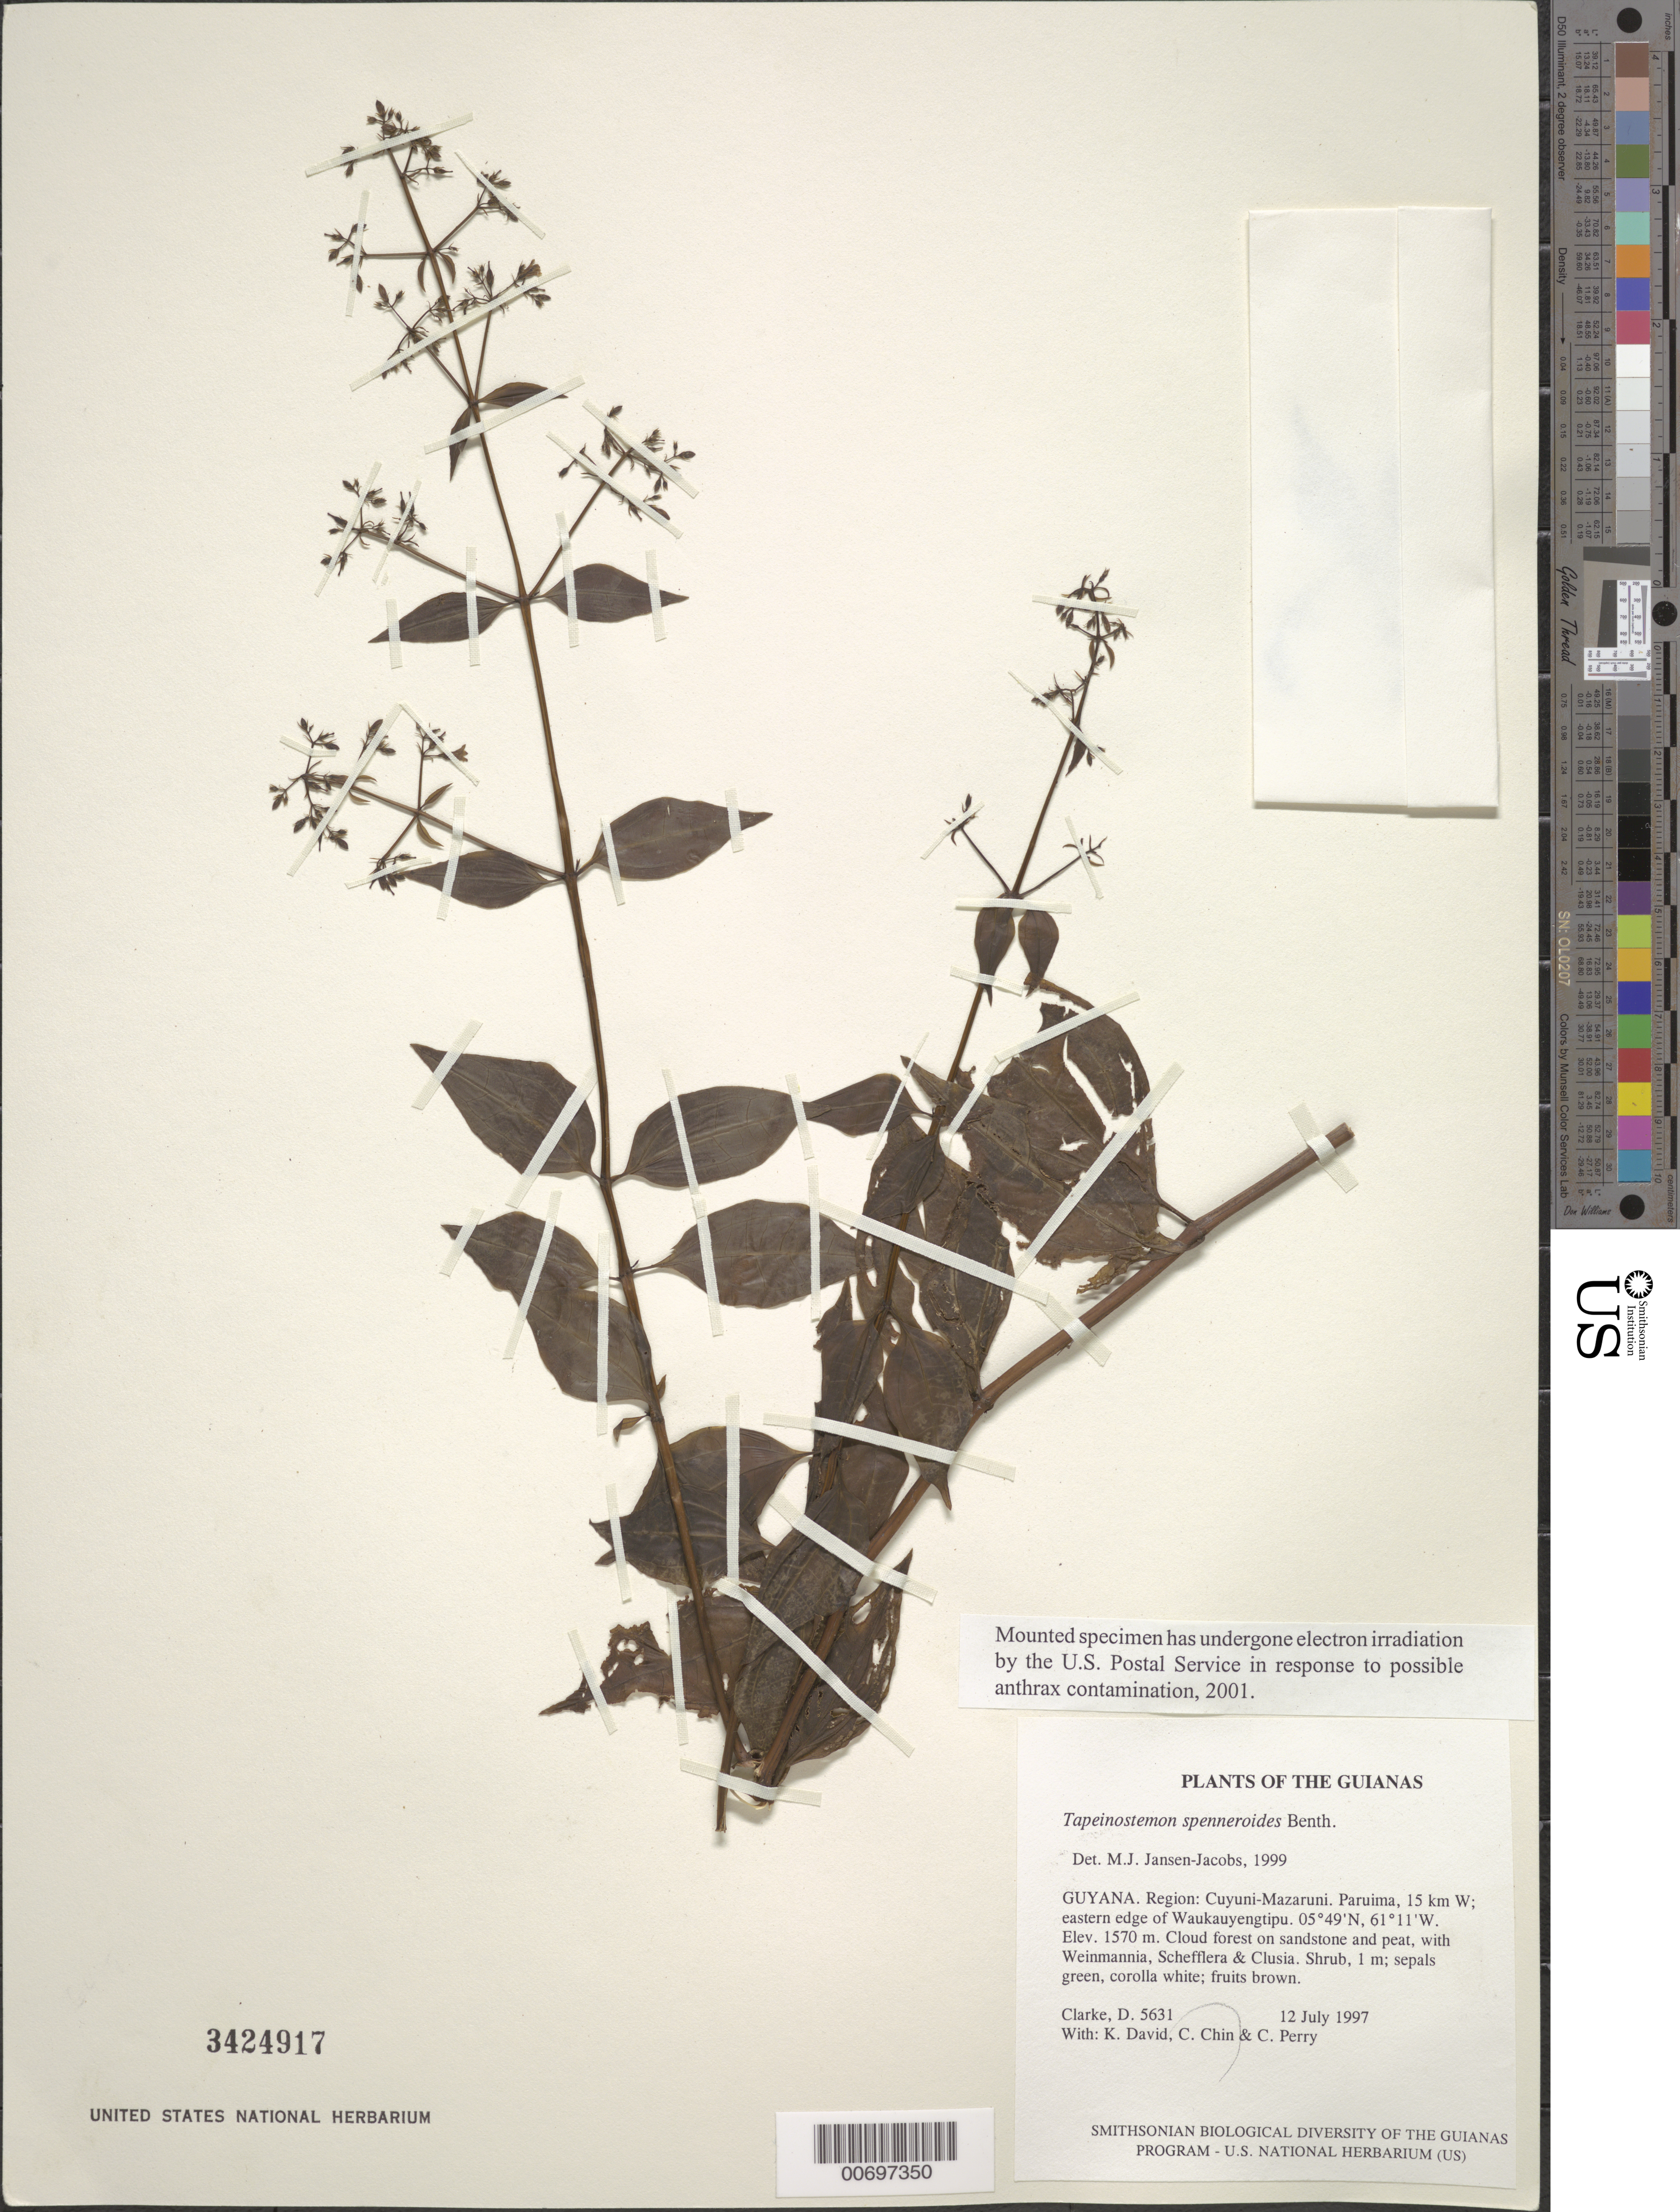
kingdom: Plantae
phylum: Tracheophyta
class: Magnoliopsida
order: Gentianales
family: Gentianaceae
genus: Tapeinostemon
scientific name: Tapeinostemon spenneroides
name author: Benth.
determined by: Jansen-Jacobs, M. J., (U), Nationaal Herbarium Nederland, Utrecht University branch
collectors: H. D. Clarke, K. David, C. Chin & C. Perry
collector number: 5631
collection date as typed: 12 July 1997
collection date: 1997-07-12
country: Guyana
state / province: Cuyuni-Mazaruni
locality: Paruima, 15 km W; eastern edge of Waukauyengtipu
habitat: Cloud forest on sandstone and peat, with Weinmannia, Schefflera & Clusia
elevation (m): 1570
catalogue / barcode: US 3424917